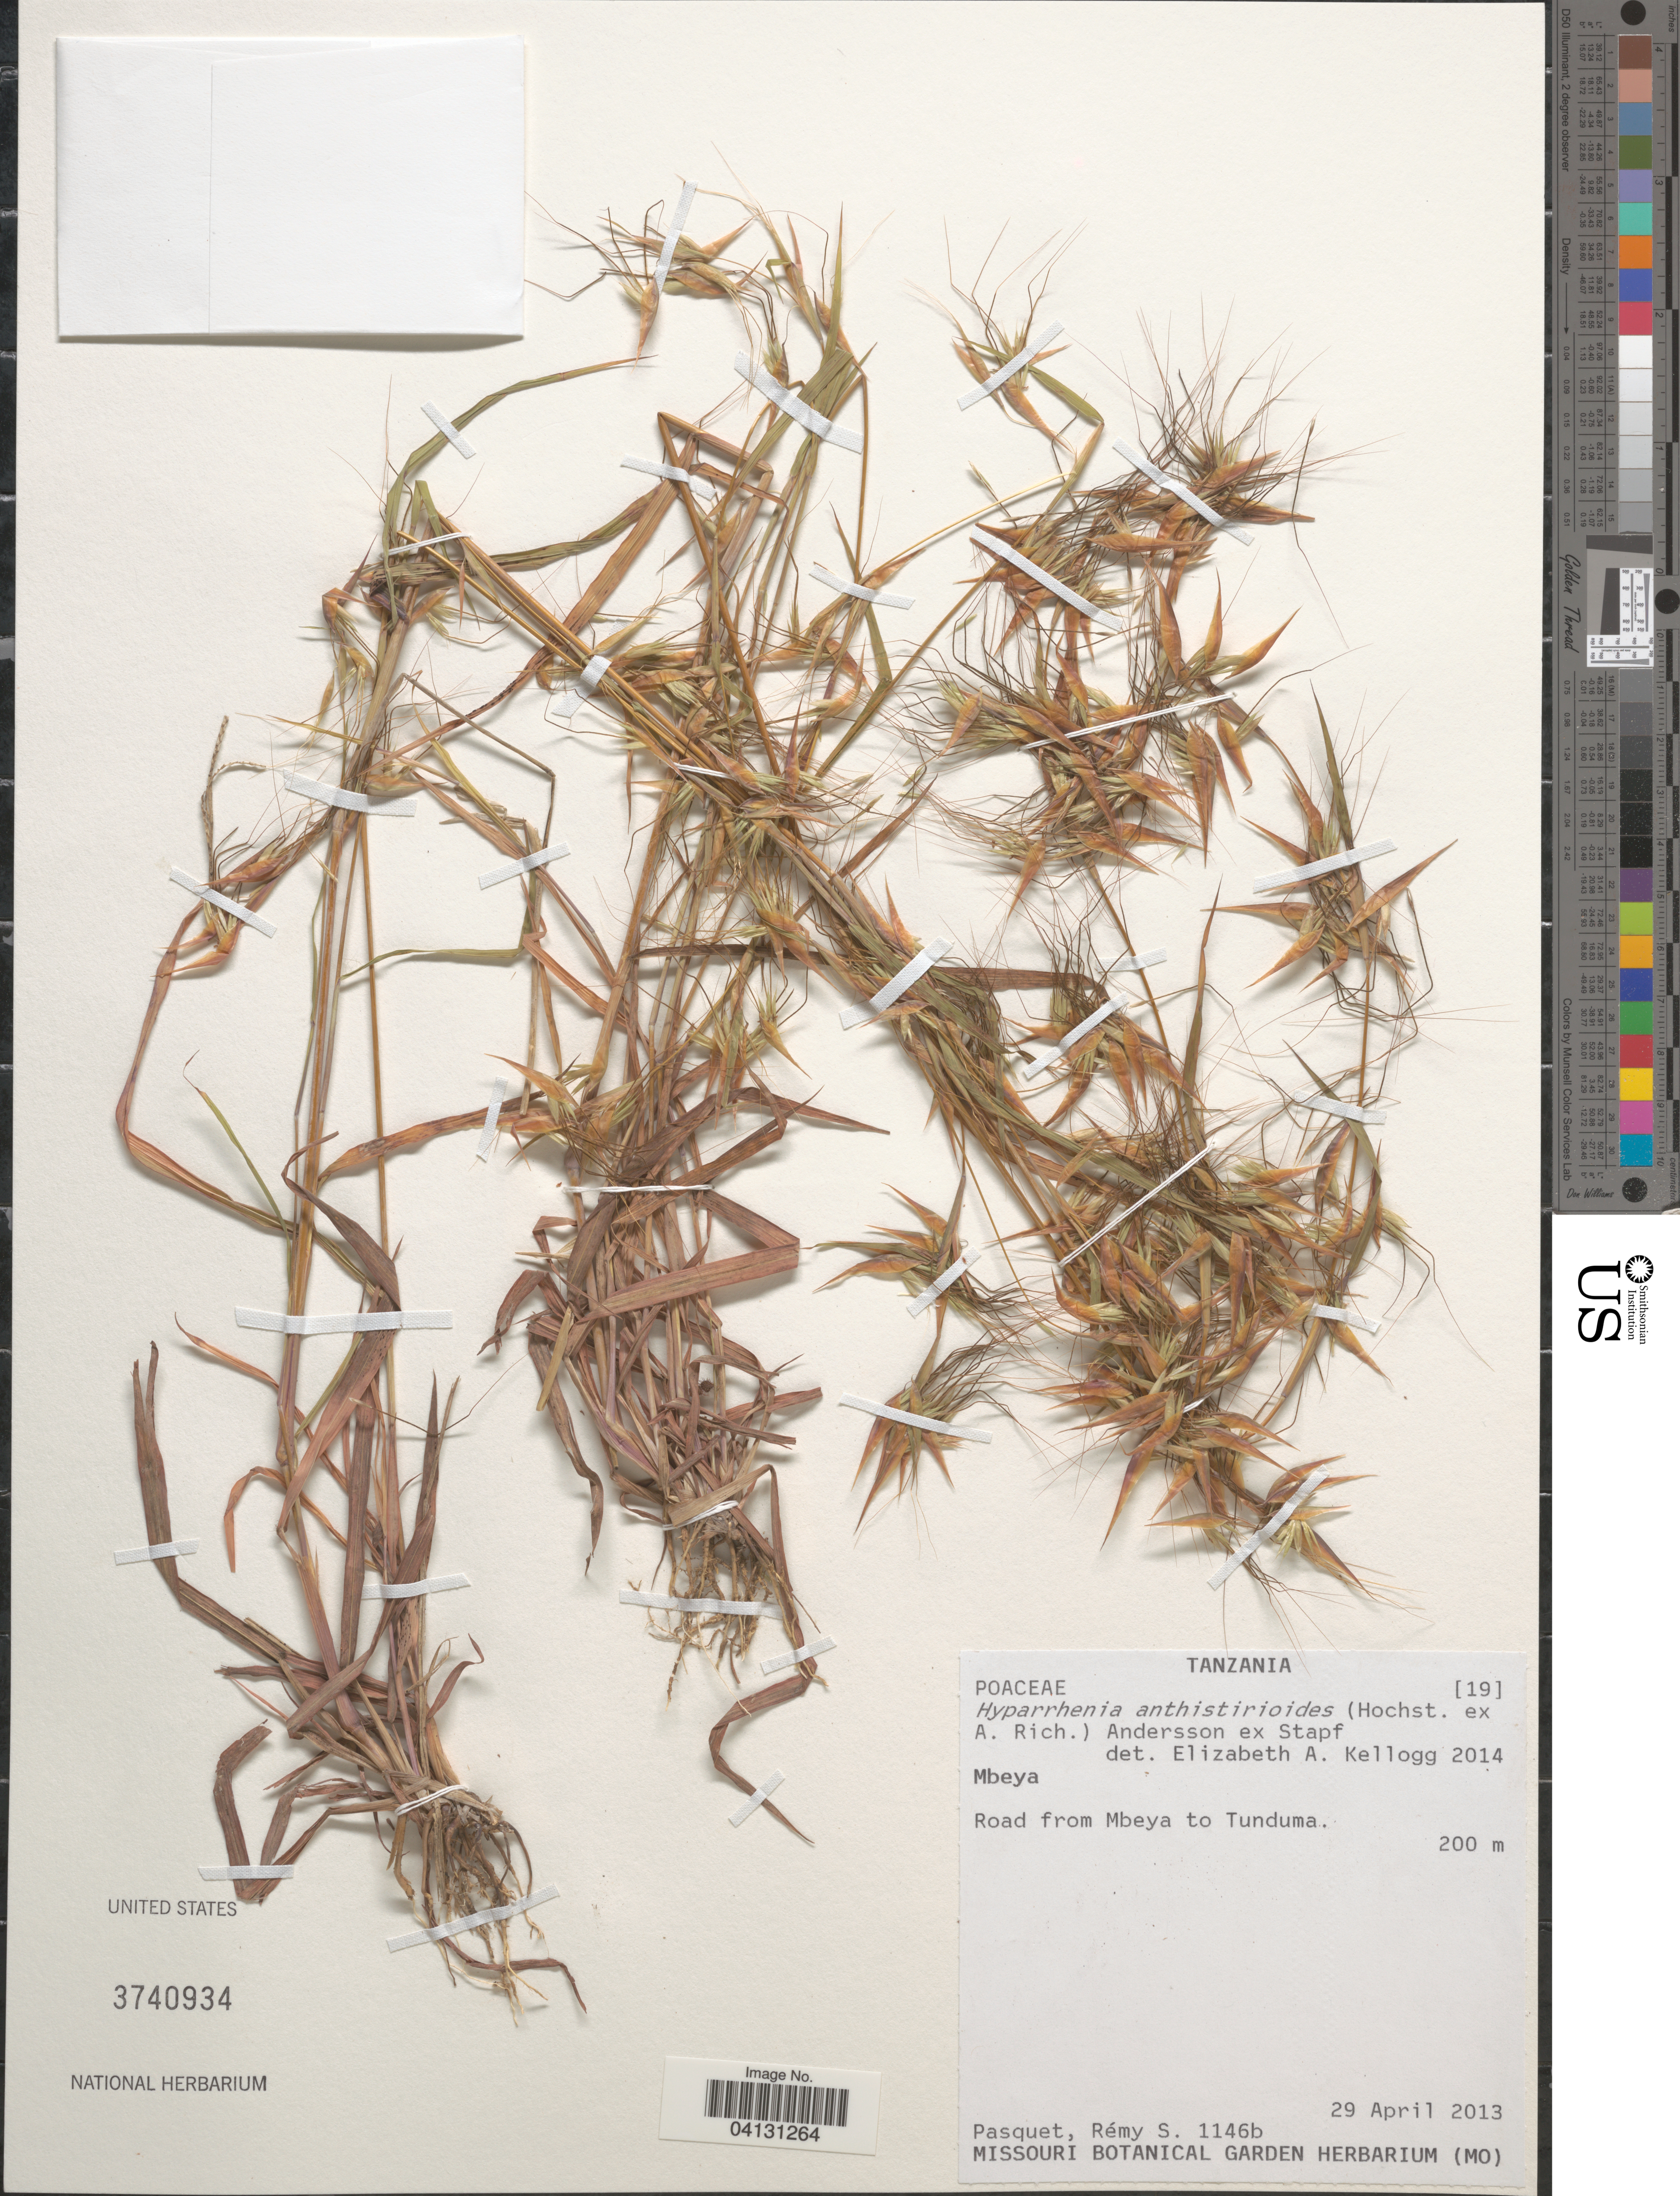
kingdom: Plantae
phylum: Tracheophyta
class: Liliopsida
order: Poales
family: Poaceae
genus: Hyparrhenia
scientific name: Hyparrhenia anthistirioides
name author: (Hochst. ex A. Rich.) Andersson ex Stapf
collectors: R. Pasquet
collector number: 1146b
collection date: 2013-04-29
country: Tanzania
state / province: Mbeya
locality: Road from Mbeya to Tunduma.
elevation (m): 200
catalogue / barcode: US 3740934